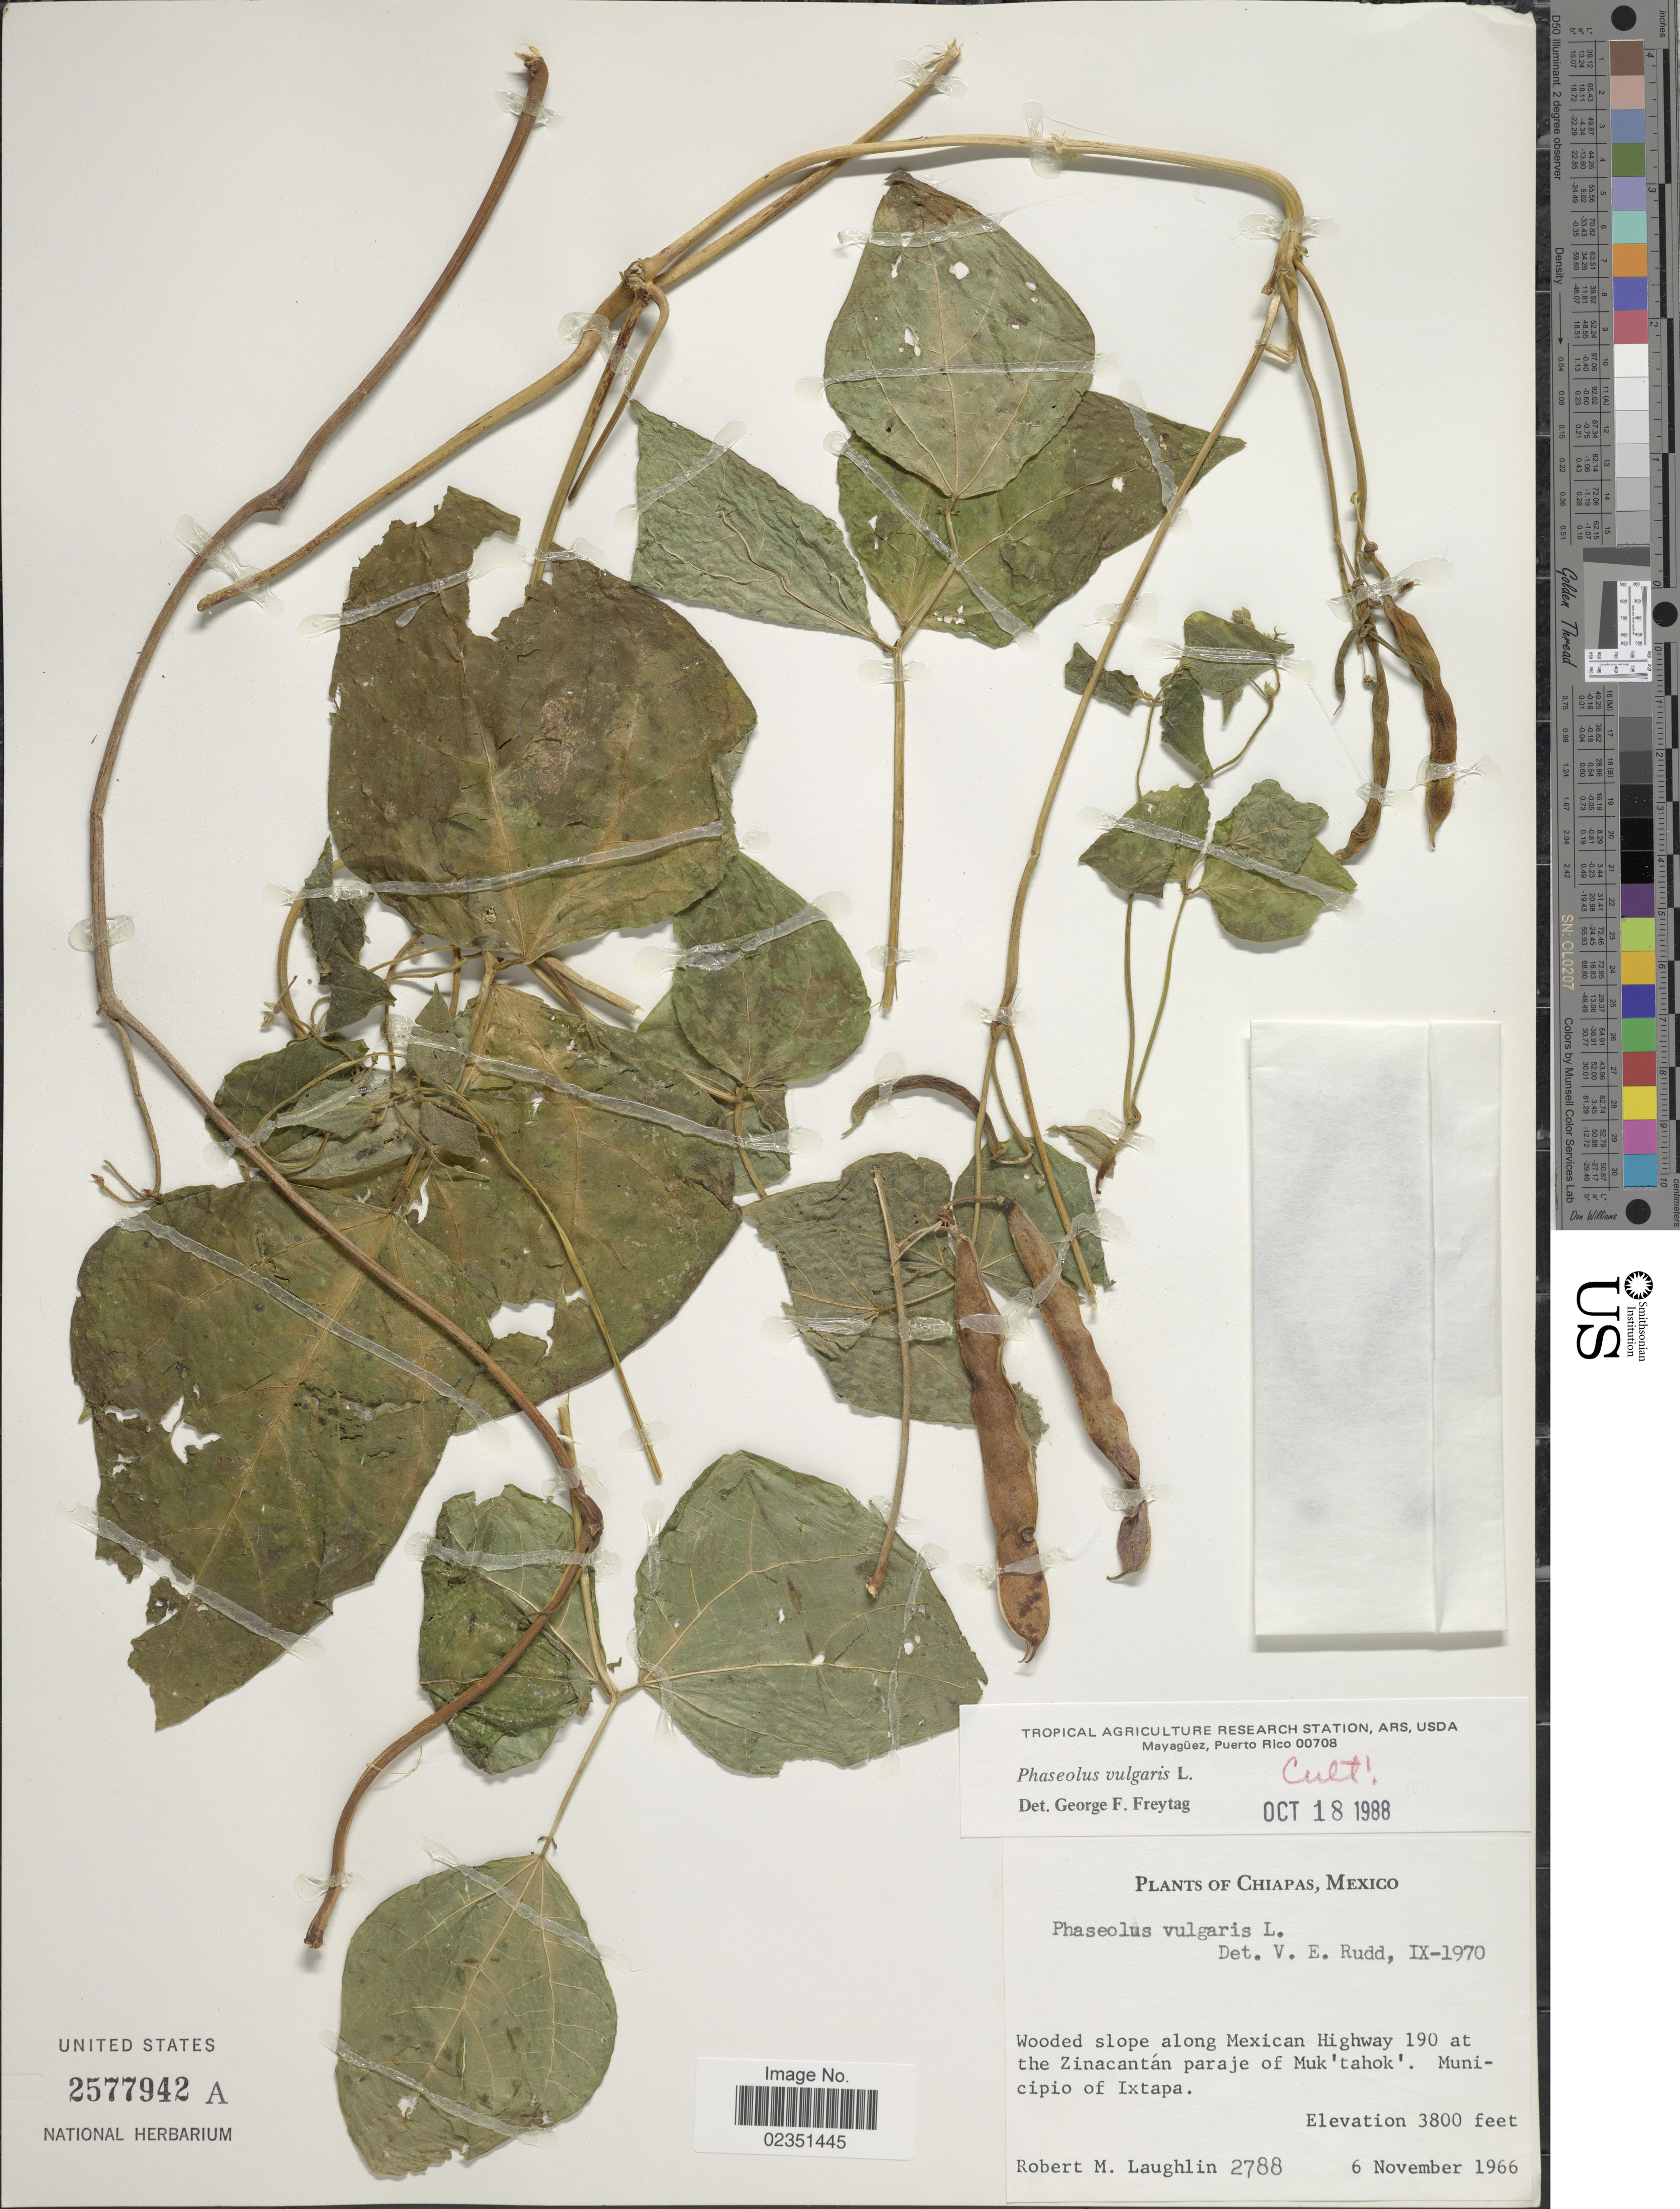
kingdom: Plantae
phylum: Tracheophyta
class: Magnoliopsida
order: Fabales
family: Fabaceae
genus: Phaseolus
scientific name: Phaseolus vulgaris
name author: L.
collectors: R. M. Laughlin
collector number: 2788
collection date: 1966-11-06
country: Mexico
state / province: Chiapas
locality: Along Mexican Highway 190 at the Zinacantan paraje of Muk'tahok. Municipio of Ixtapa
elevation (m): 1158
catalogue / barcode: US 2577942A